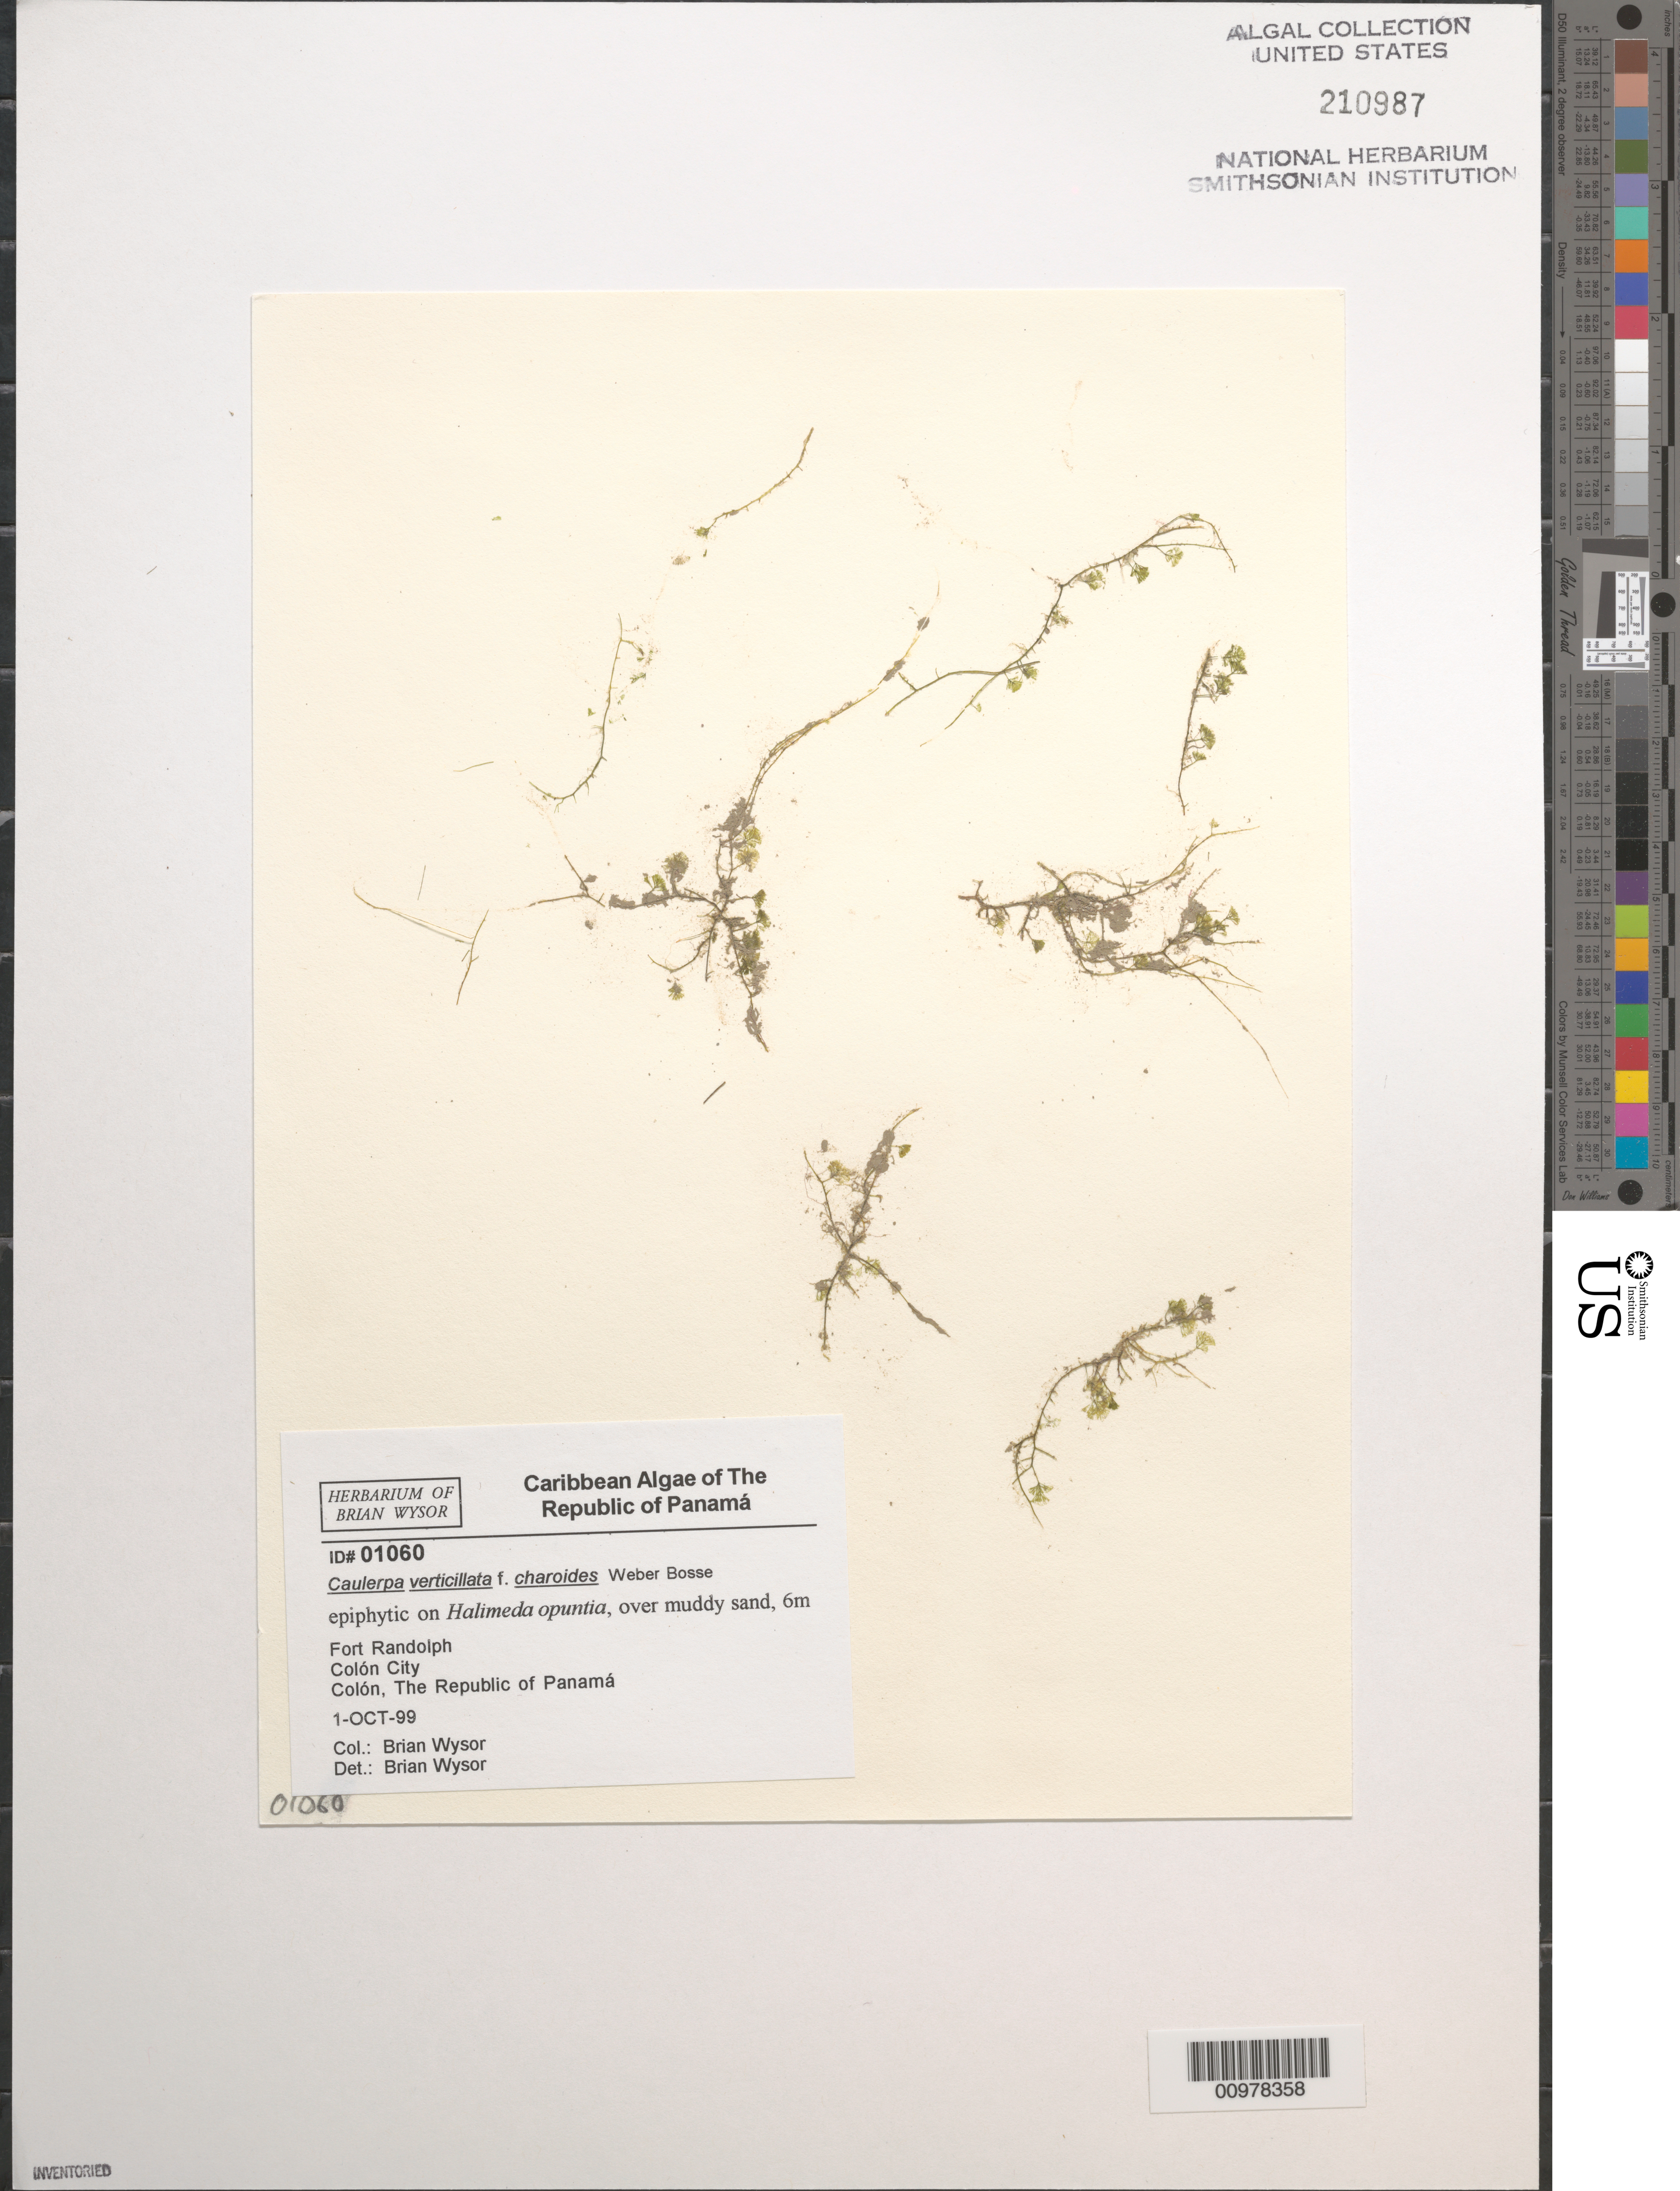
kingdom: Plantae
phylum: Chlorophyta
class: Ulvophyceae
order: Bryopsidales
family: Caulerpaceae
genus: Caulerpa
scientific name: Caulerpa verticillata f. charoides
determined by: Wysor, B.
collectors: B. Wysor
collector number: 01060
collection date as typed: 01 Oct 1999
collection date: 1999-10-01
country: Panama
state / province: Colón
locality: Fort Randolph, Colón City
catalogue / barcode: US 210987